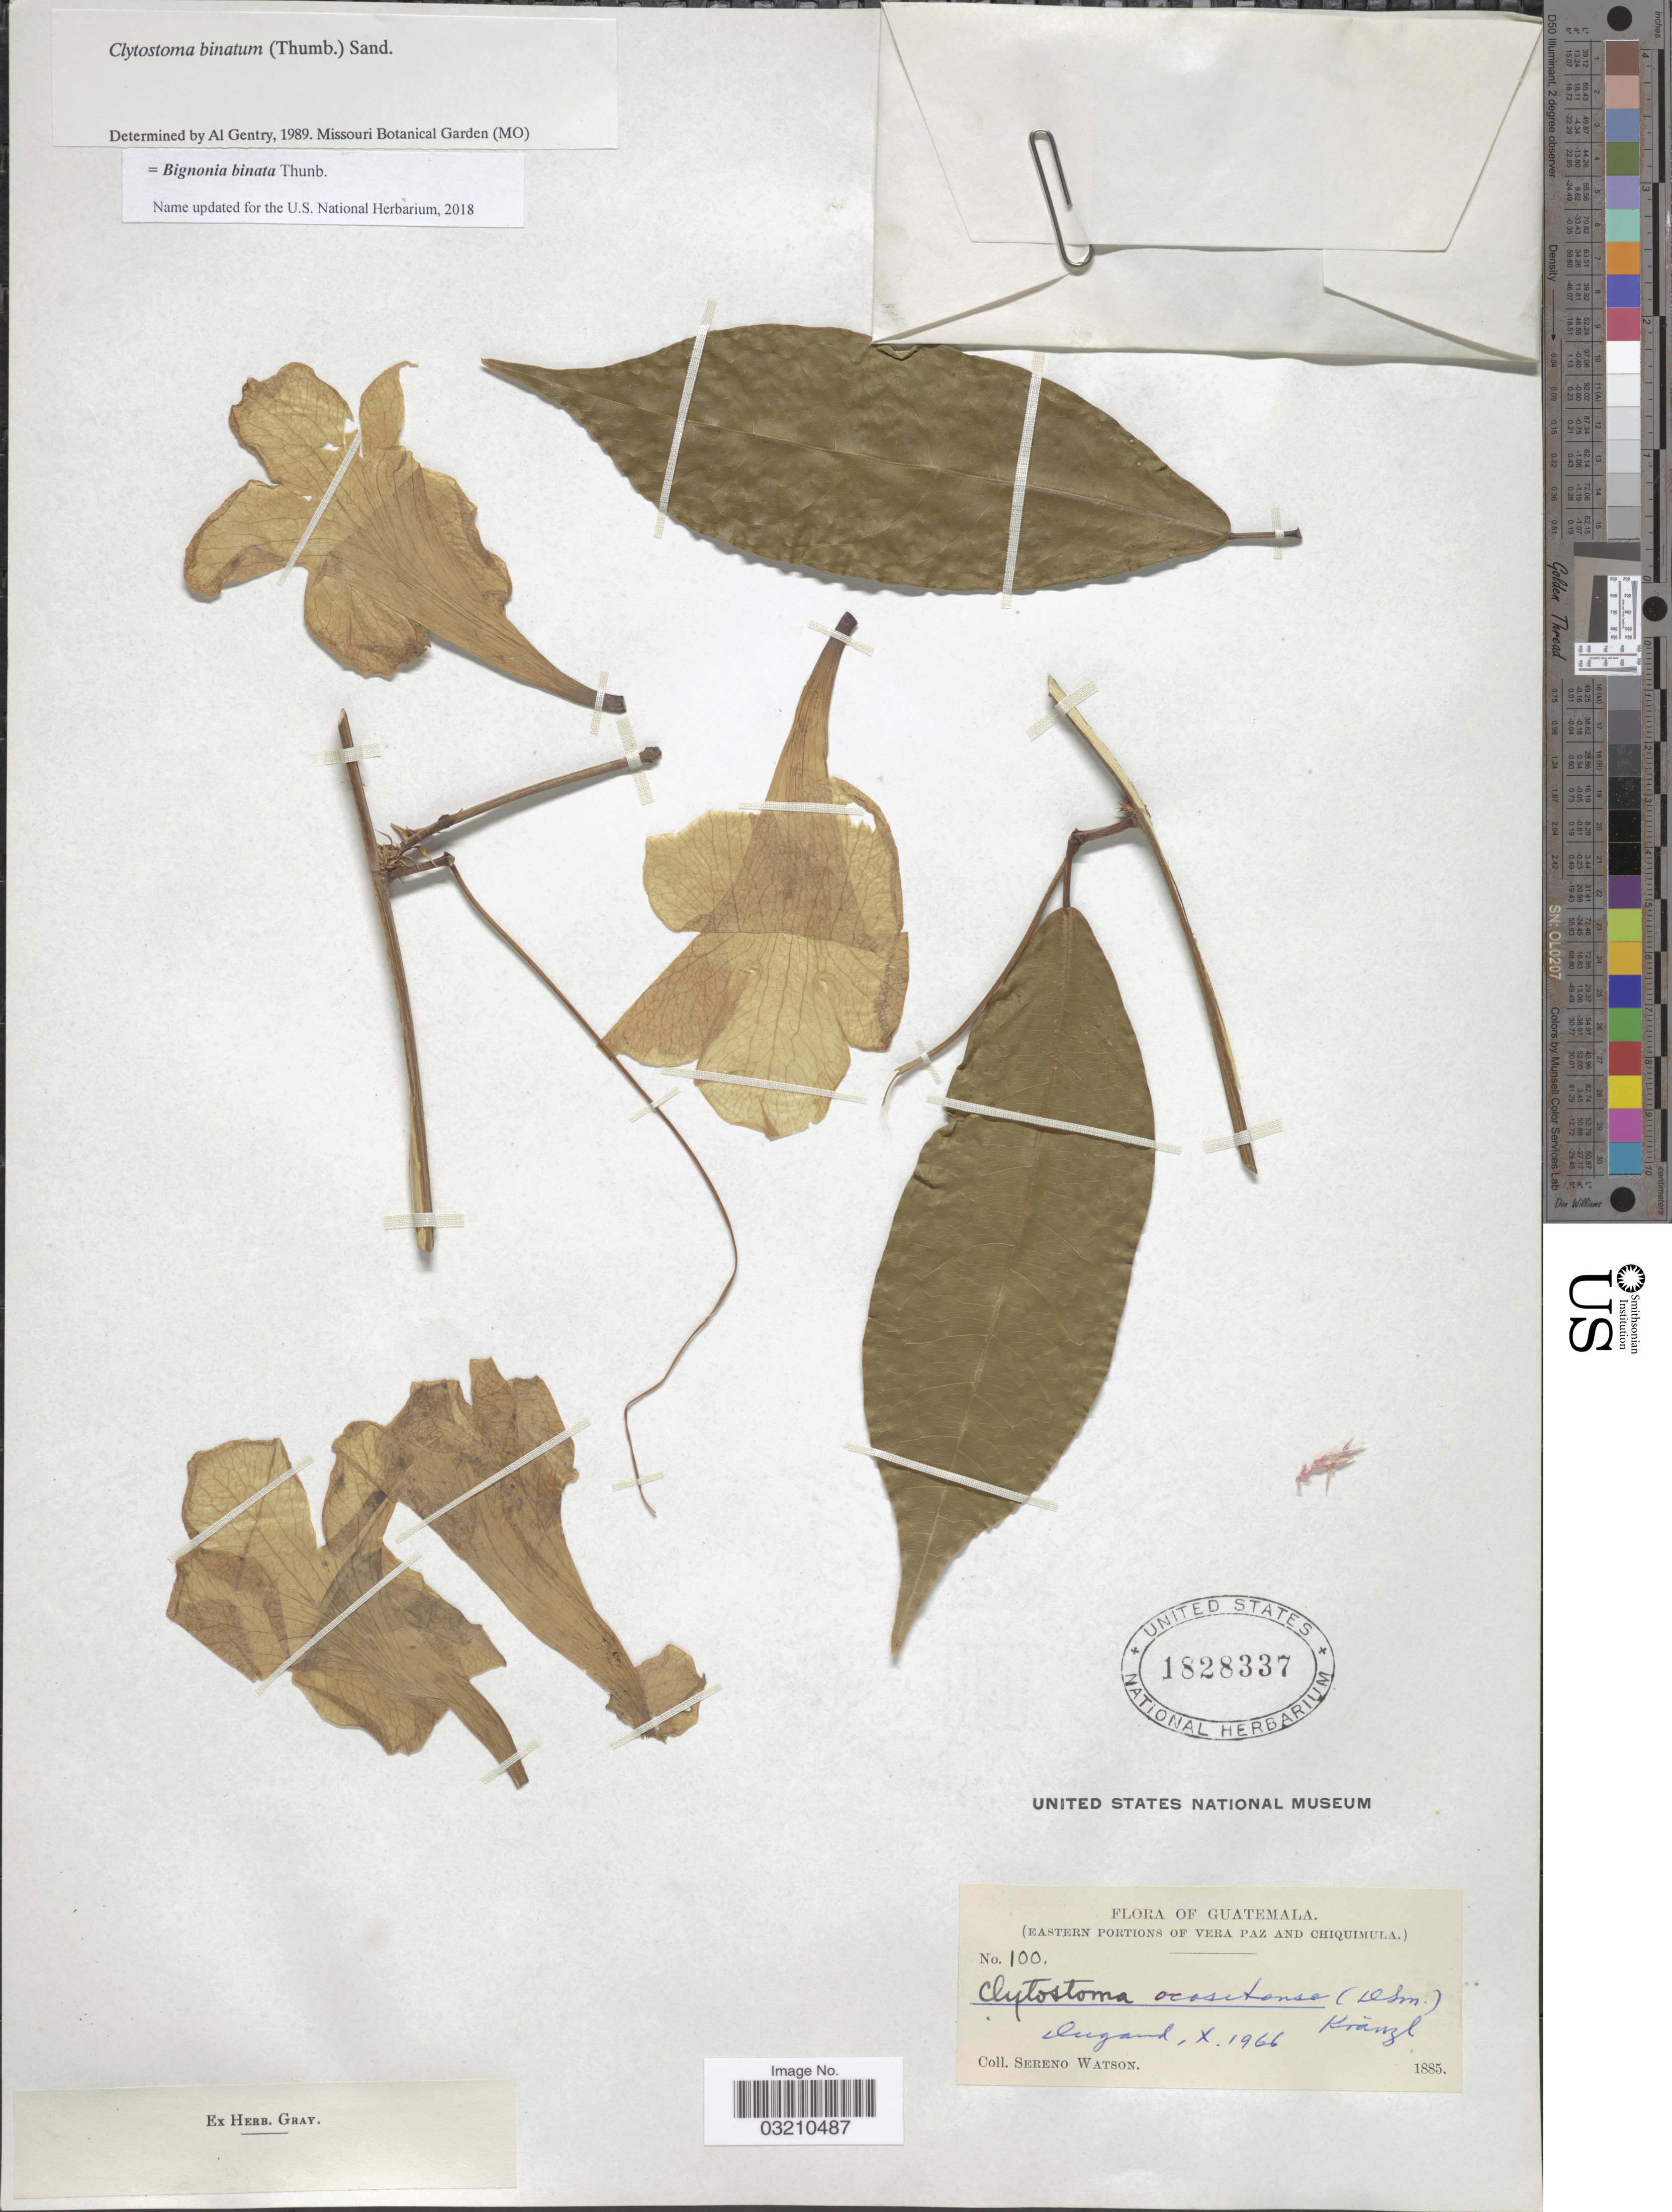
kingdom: Plantae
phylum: Tracheophyta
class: Magnoliopsida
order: Lamiales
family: Bignoniaceae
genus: Bignonia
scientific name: Bignonia binata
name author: Thunb.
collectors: S. Watson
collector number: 100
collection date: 1885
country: Guatemala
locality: Eastern portions of Vera Paz and Chiquimula.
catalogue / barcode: US 1828337